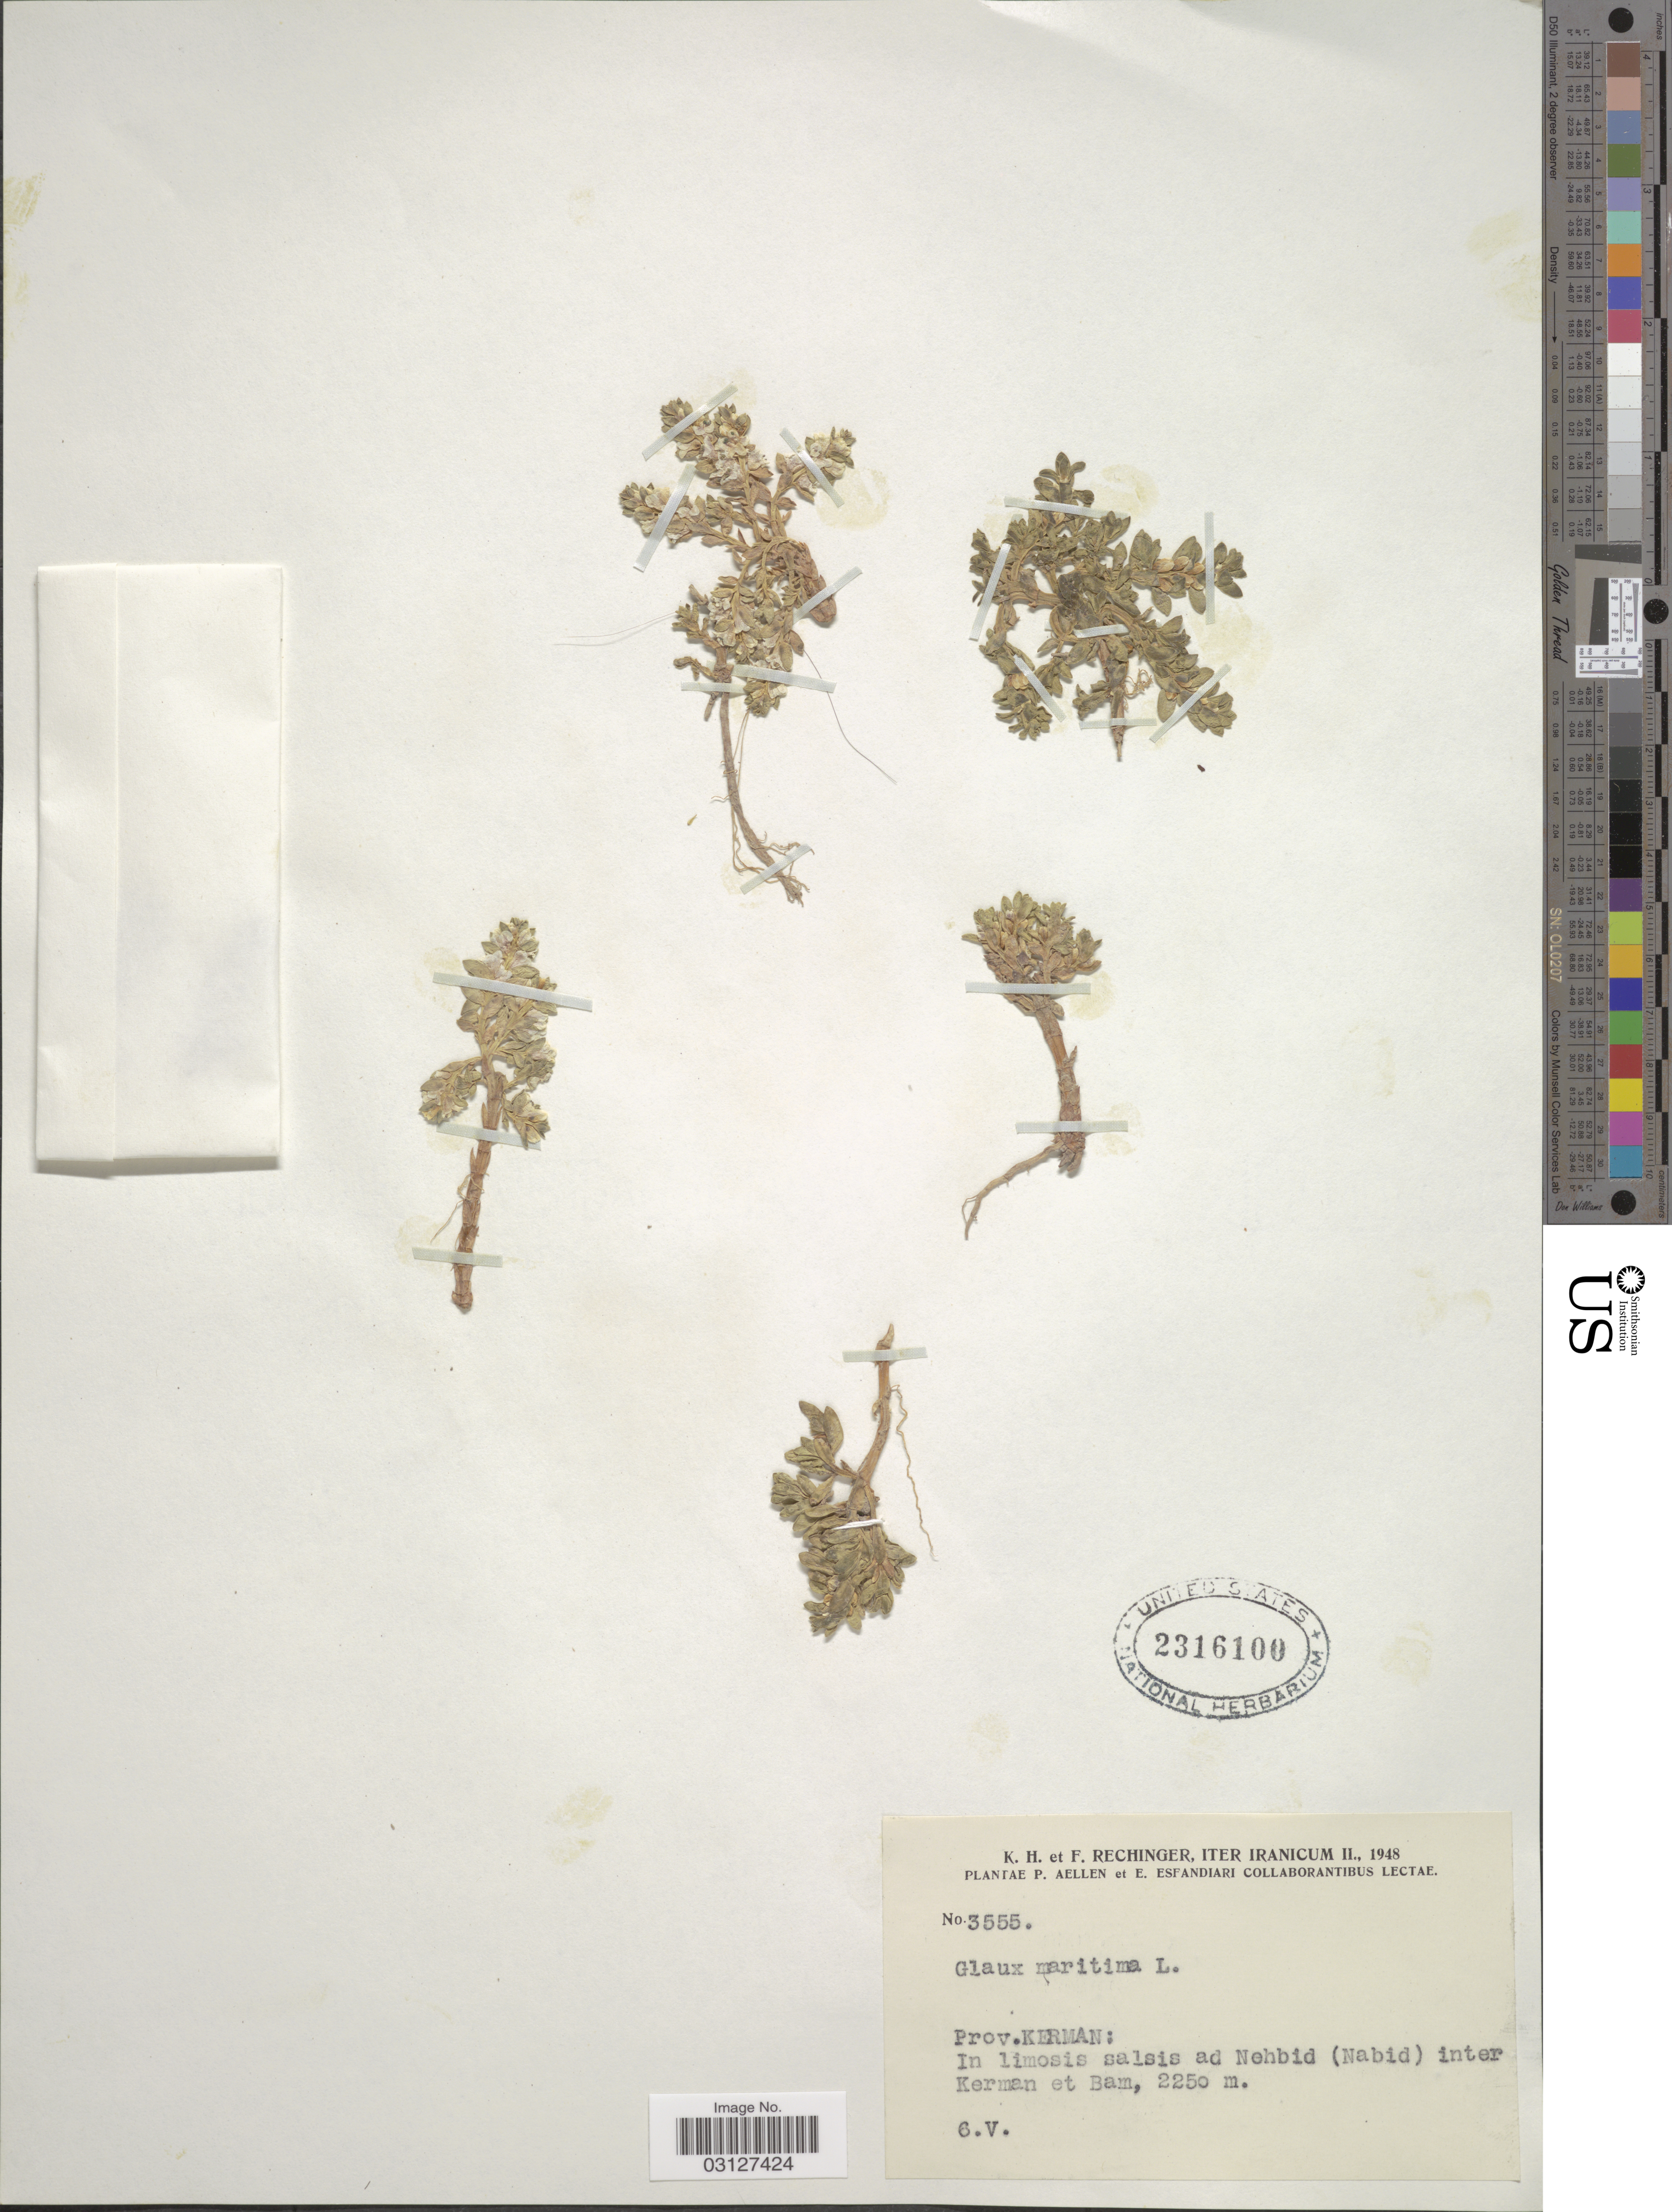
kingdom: Plantae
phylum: Tracheophyta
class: Magnoliopsida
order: Ericales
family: Primulaceae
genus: Glaux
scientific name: Glaux maritima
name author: L.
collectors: K. H. Rechinger & F. Rechinger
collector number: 3555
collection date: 1948-05-06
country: Iran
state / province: Kerman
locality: Prov. Kerman: In limosis salsis ad Nehbid (Nabid) inter Kerman et Bam.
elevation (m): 2250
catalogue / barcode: US 2316100